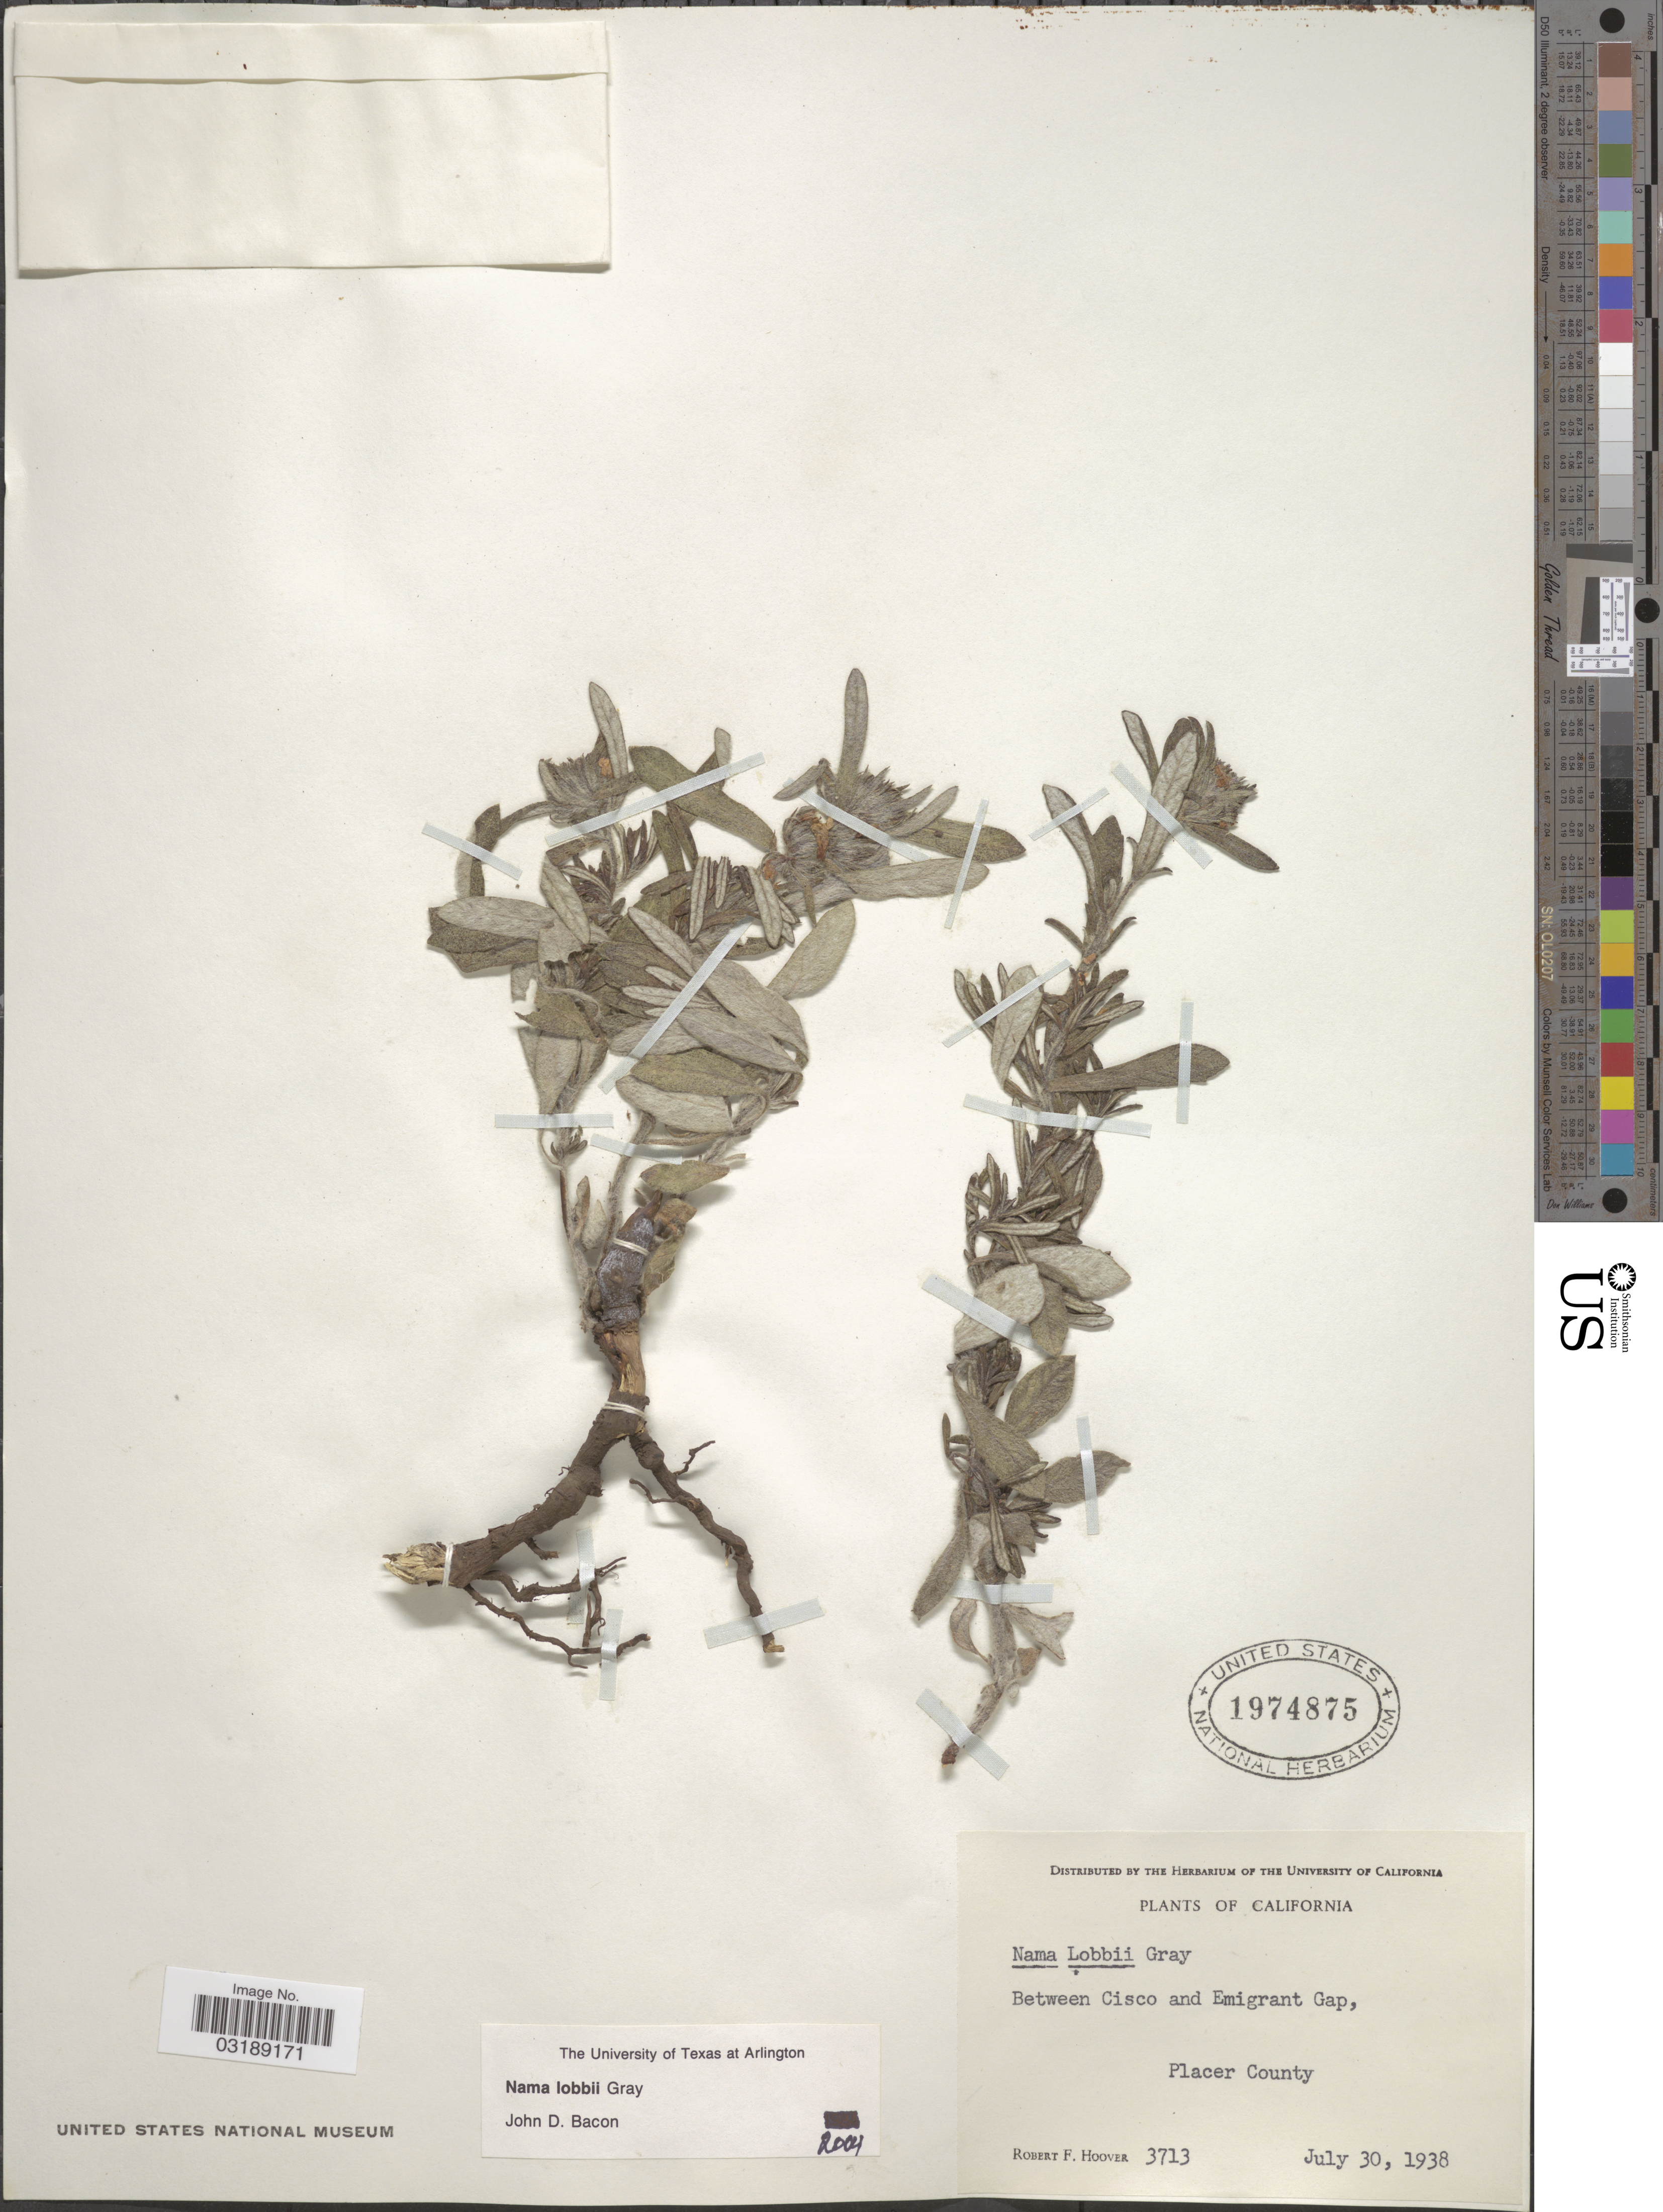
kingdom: Plantae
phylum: Tracheophyta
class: Magnoliopsida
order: Boraginales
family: Namaceae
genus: Nama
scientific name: Nama lobbii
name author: A. Gray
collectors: R. F. Hoover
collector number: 3713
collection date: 1938-07-30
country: United States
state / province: California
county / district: Placer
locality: Between Cisco and Emigrant Gap, Placer County.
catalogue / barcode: US 1974875